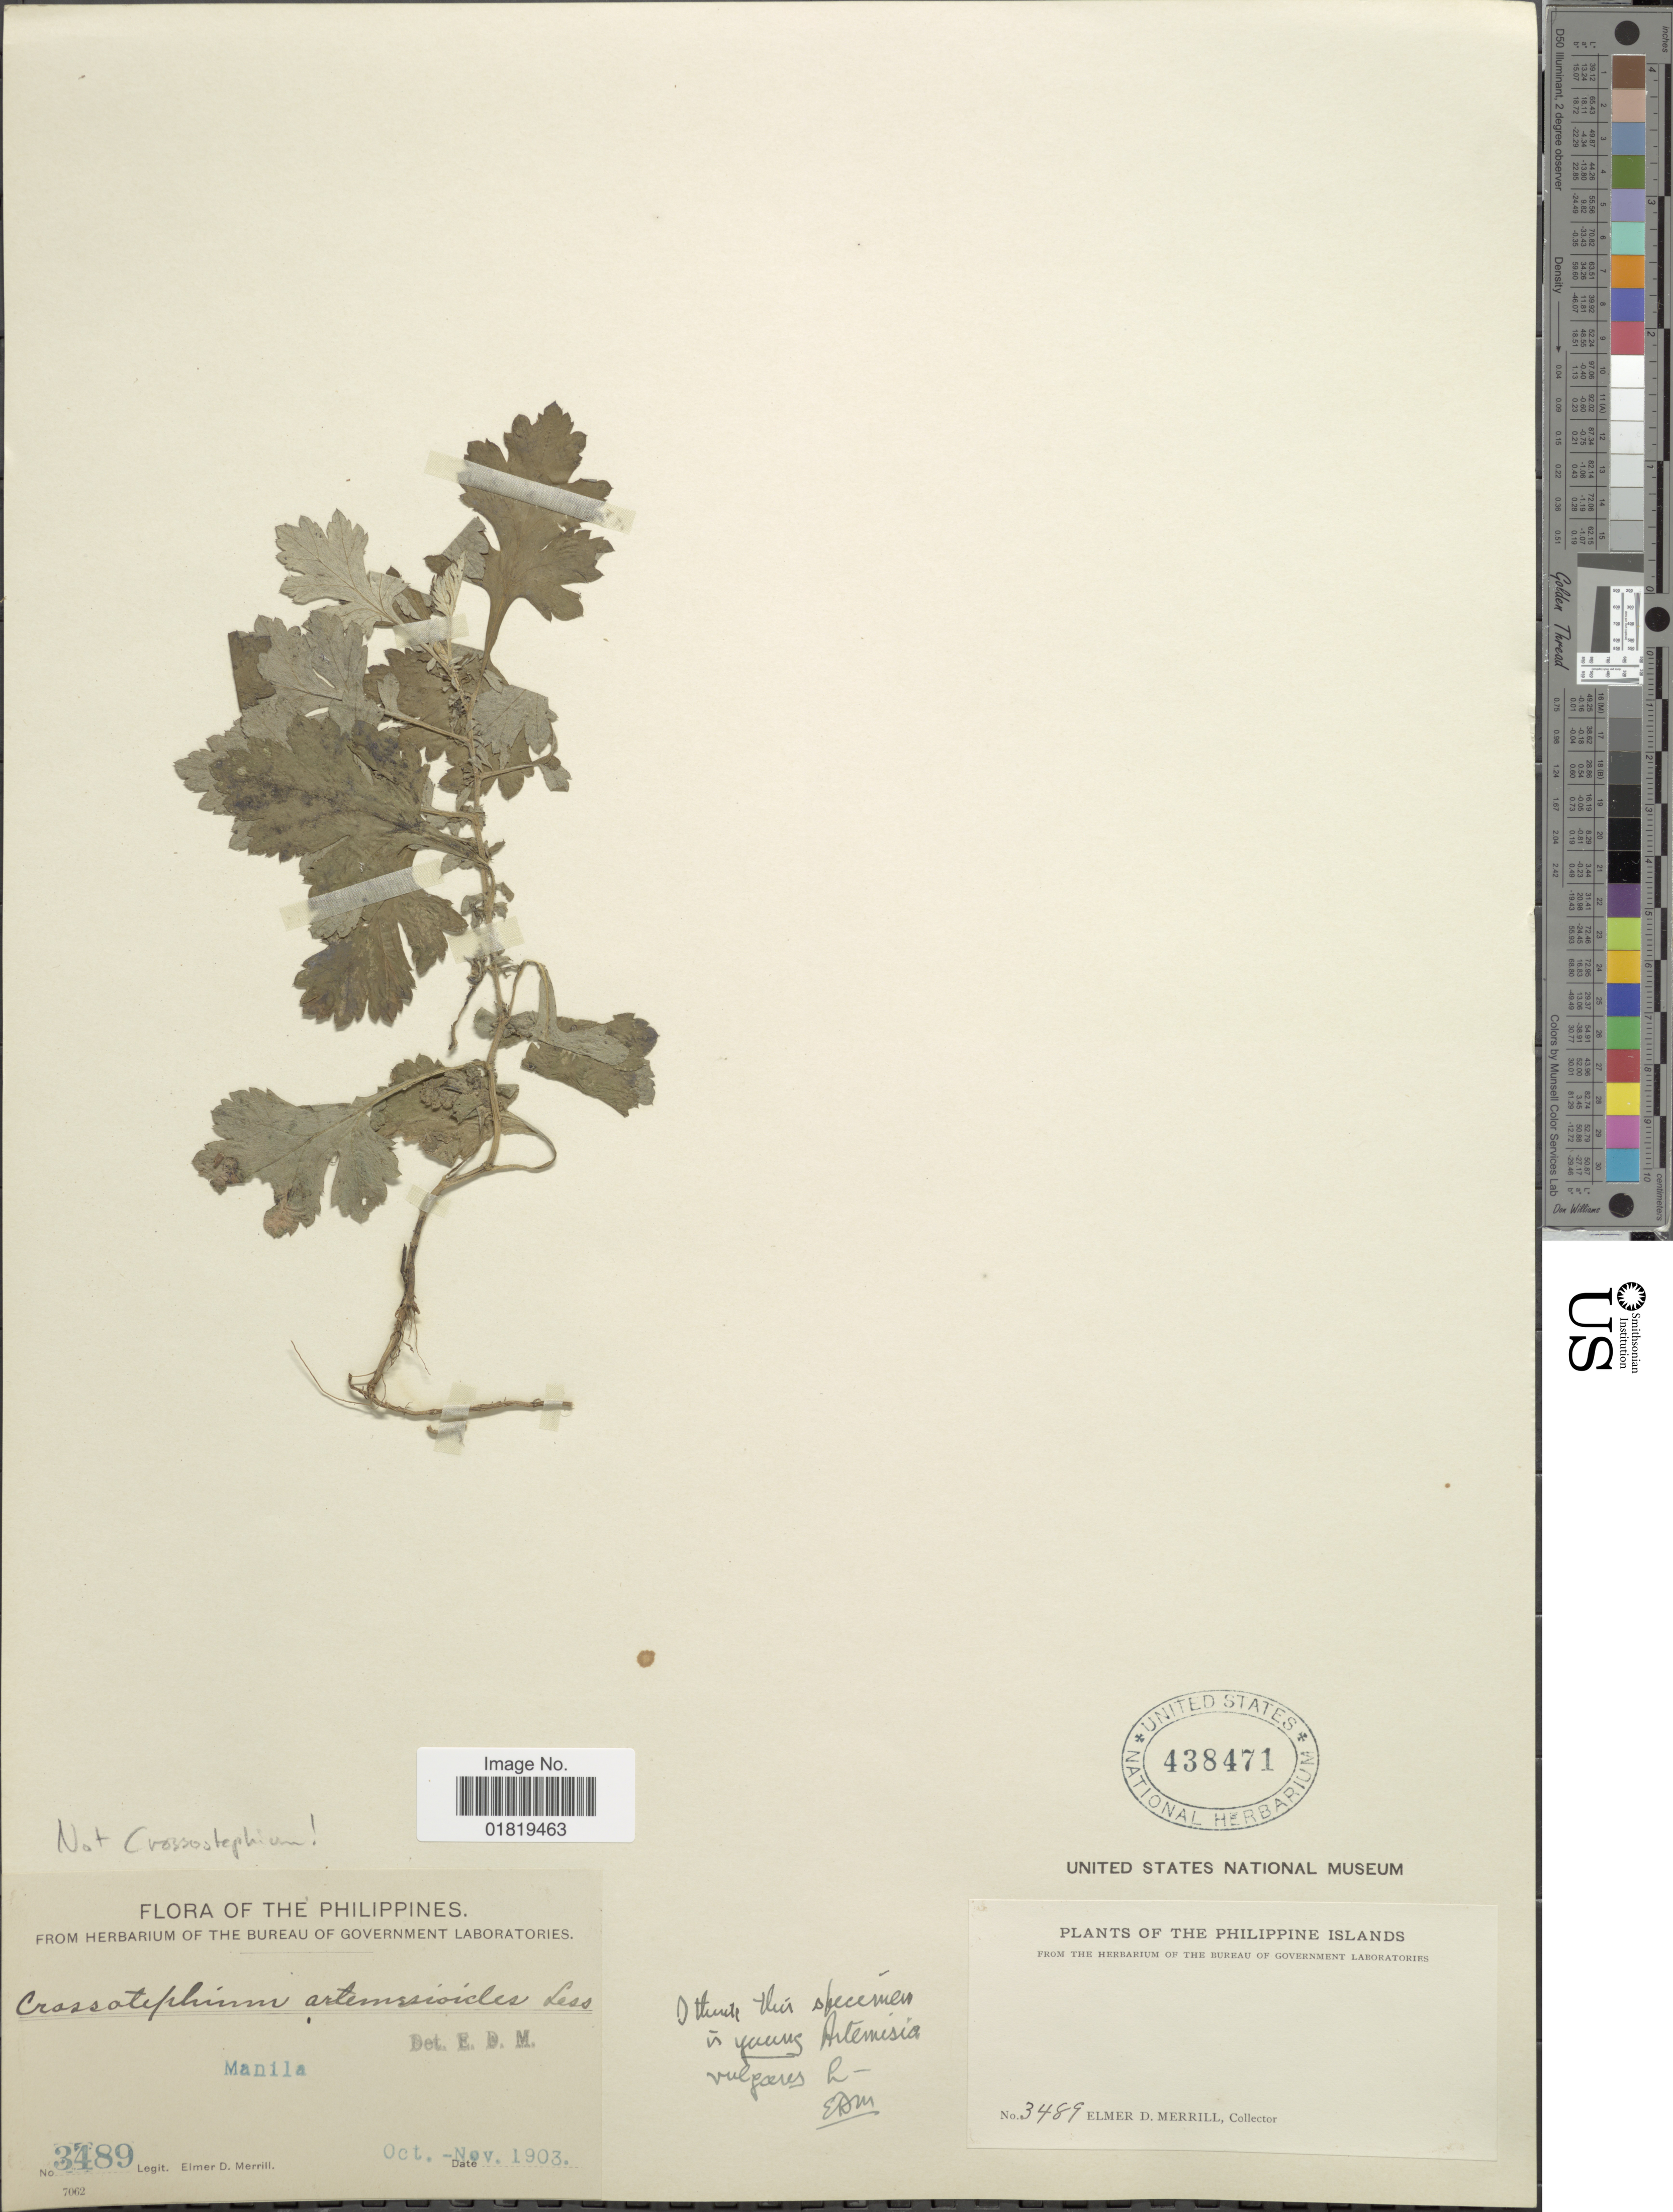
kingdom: Plantae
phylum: Tracheophyta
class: Magnoliopsida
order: Asterales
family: Asteraceae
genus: Artemisia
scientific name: Artemisia sp.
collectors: E. D. Merrill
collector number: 3489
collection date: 1903-10/1903-11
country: Philippines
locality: Manila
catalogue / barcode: US 438471